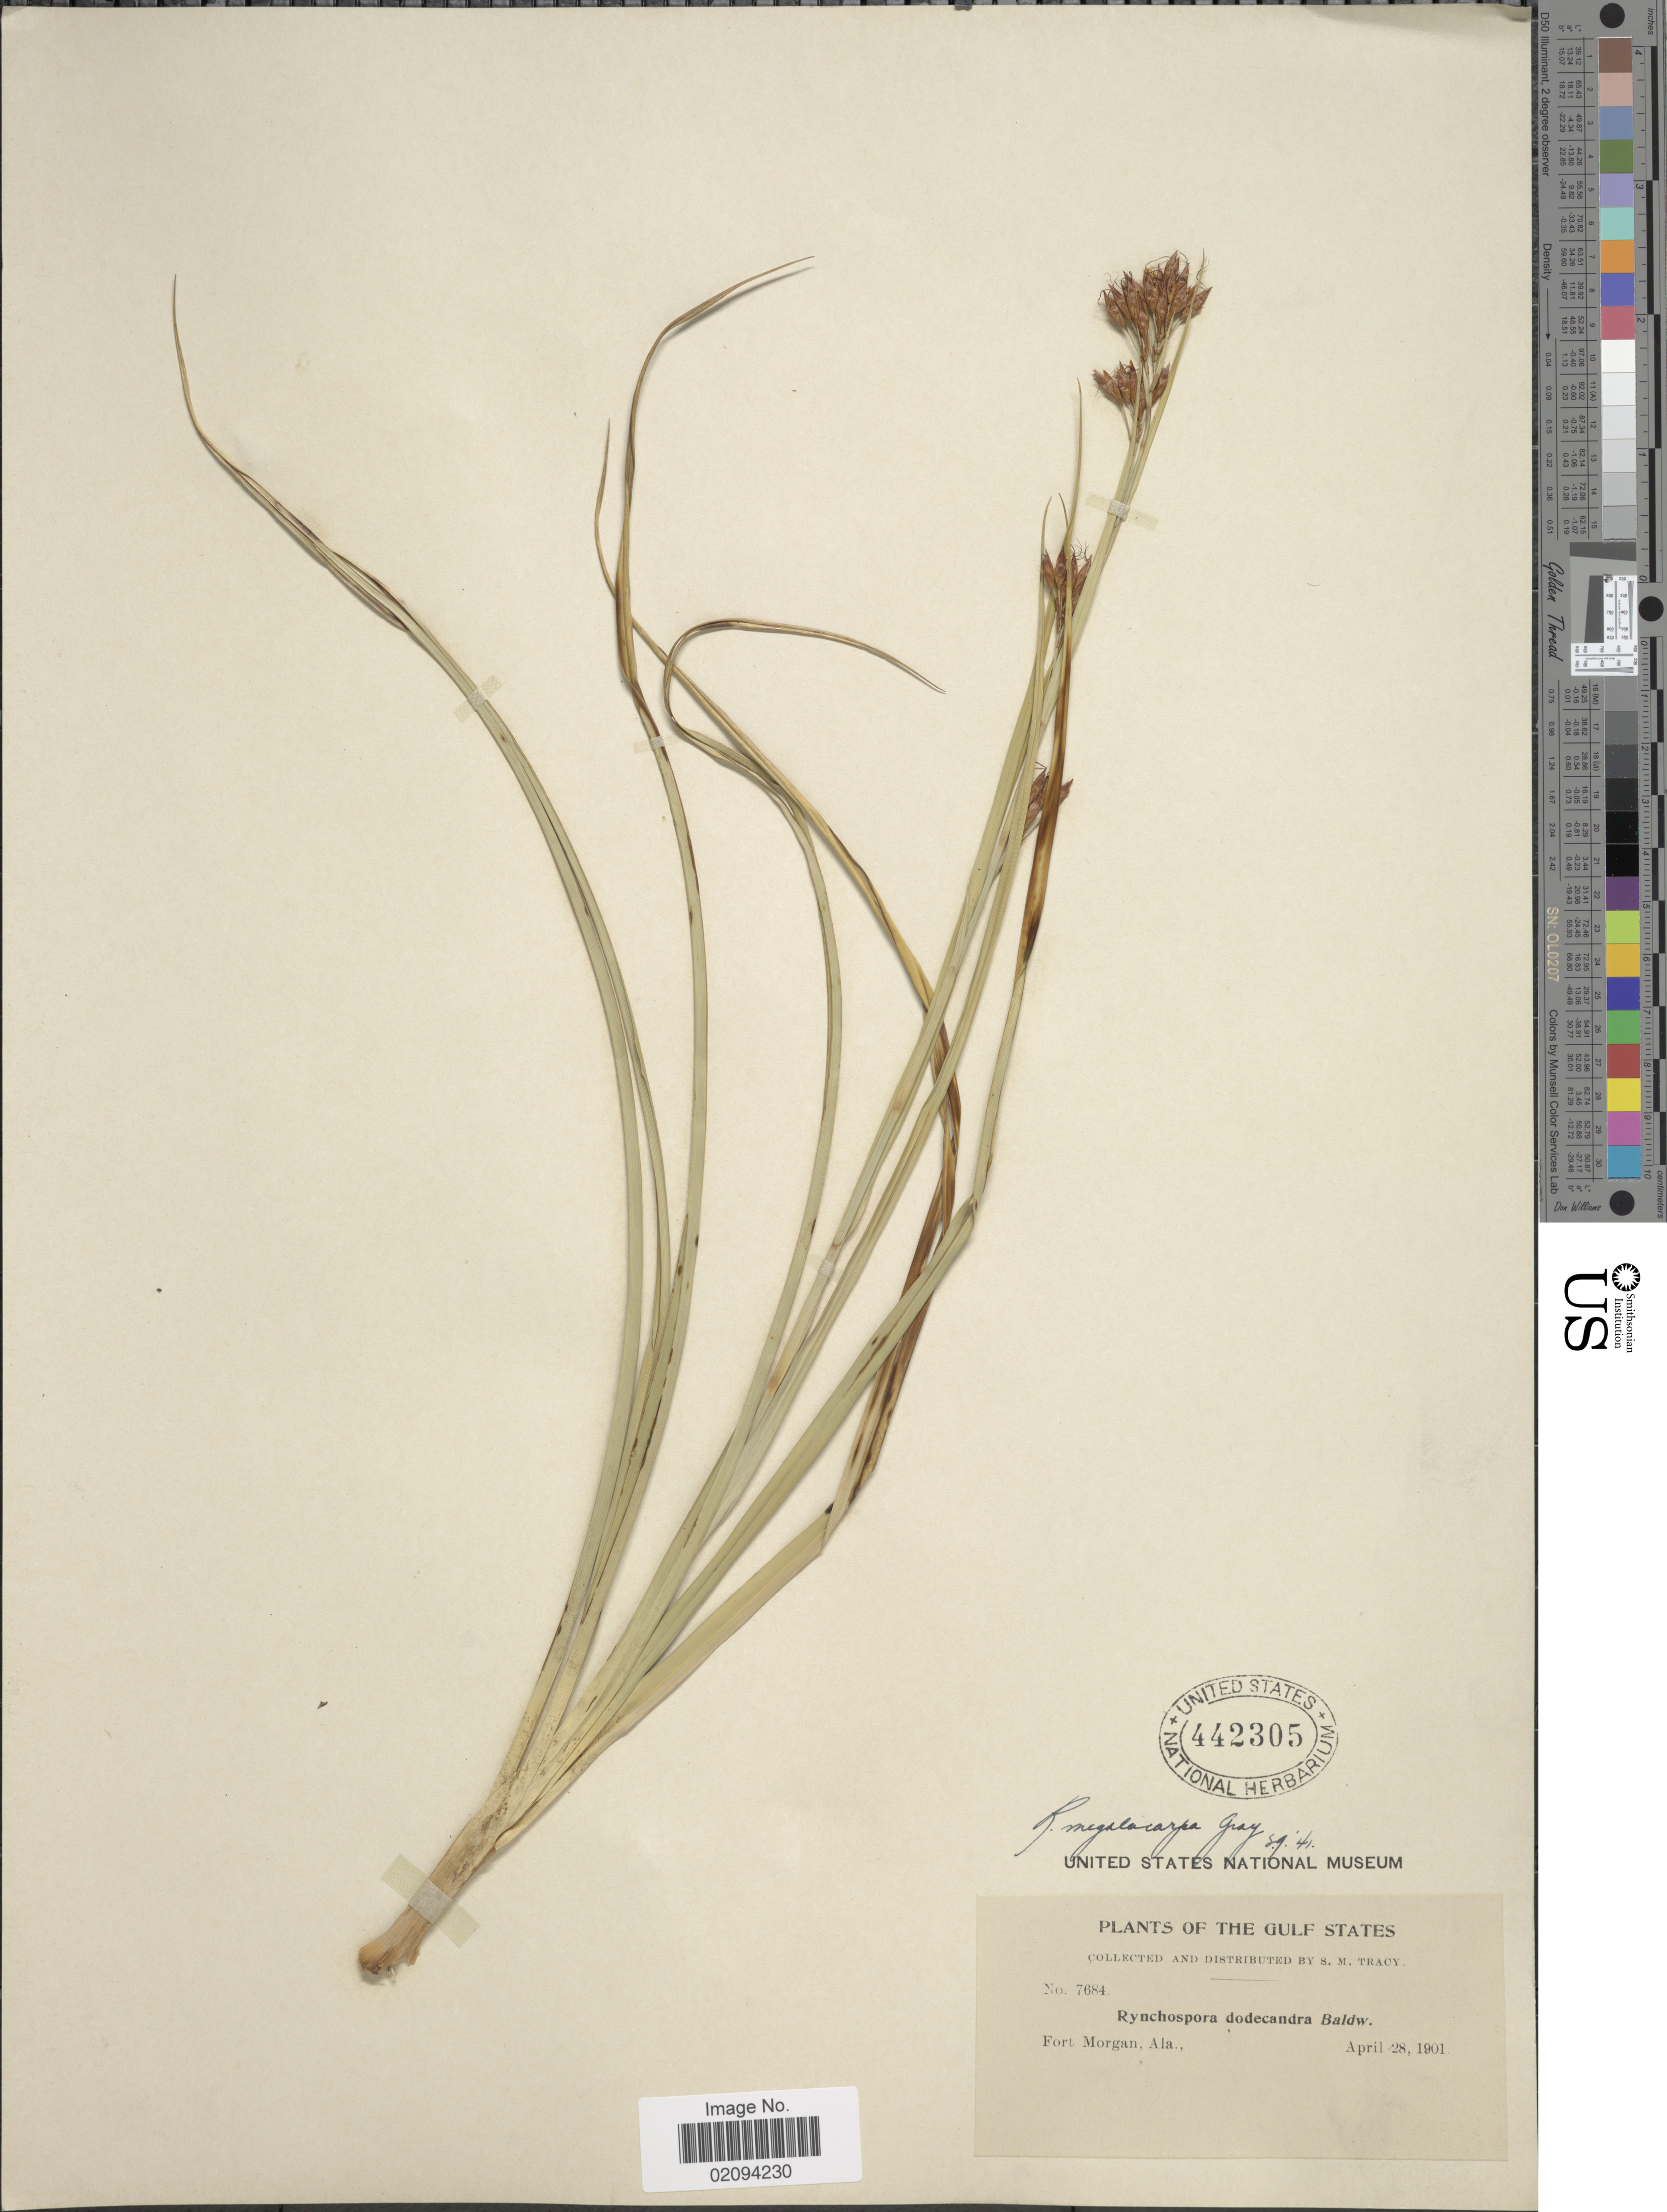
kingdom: Plantae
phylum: Tracheophyta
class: Liliopsida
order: Poales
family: Cyperaceae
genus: Rhynchospora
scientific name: Rhynchospora megalocarpa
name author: A. Gray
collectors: S. M. Tracy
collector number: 7684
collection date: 1901-04-28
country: United States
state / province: Alabama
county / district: Baldwin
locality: Gulf States, Fort Morgan (Gasque, Alabama)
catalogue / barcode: US 442305